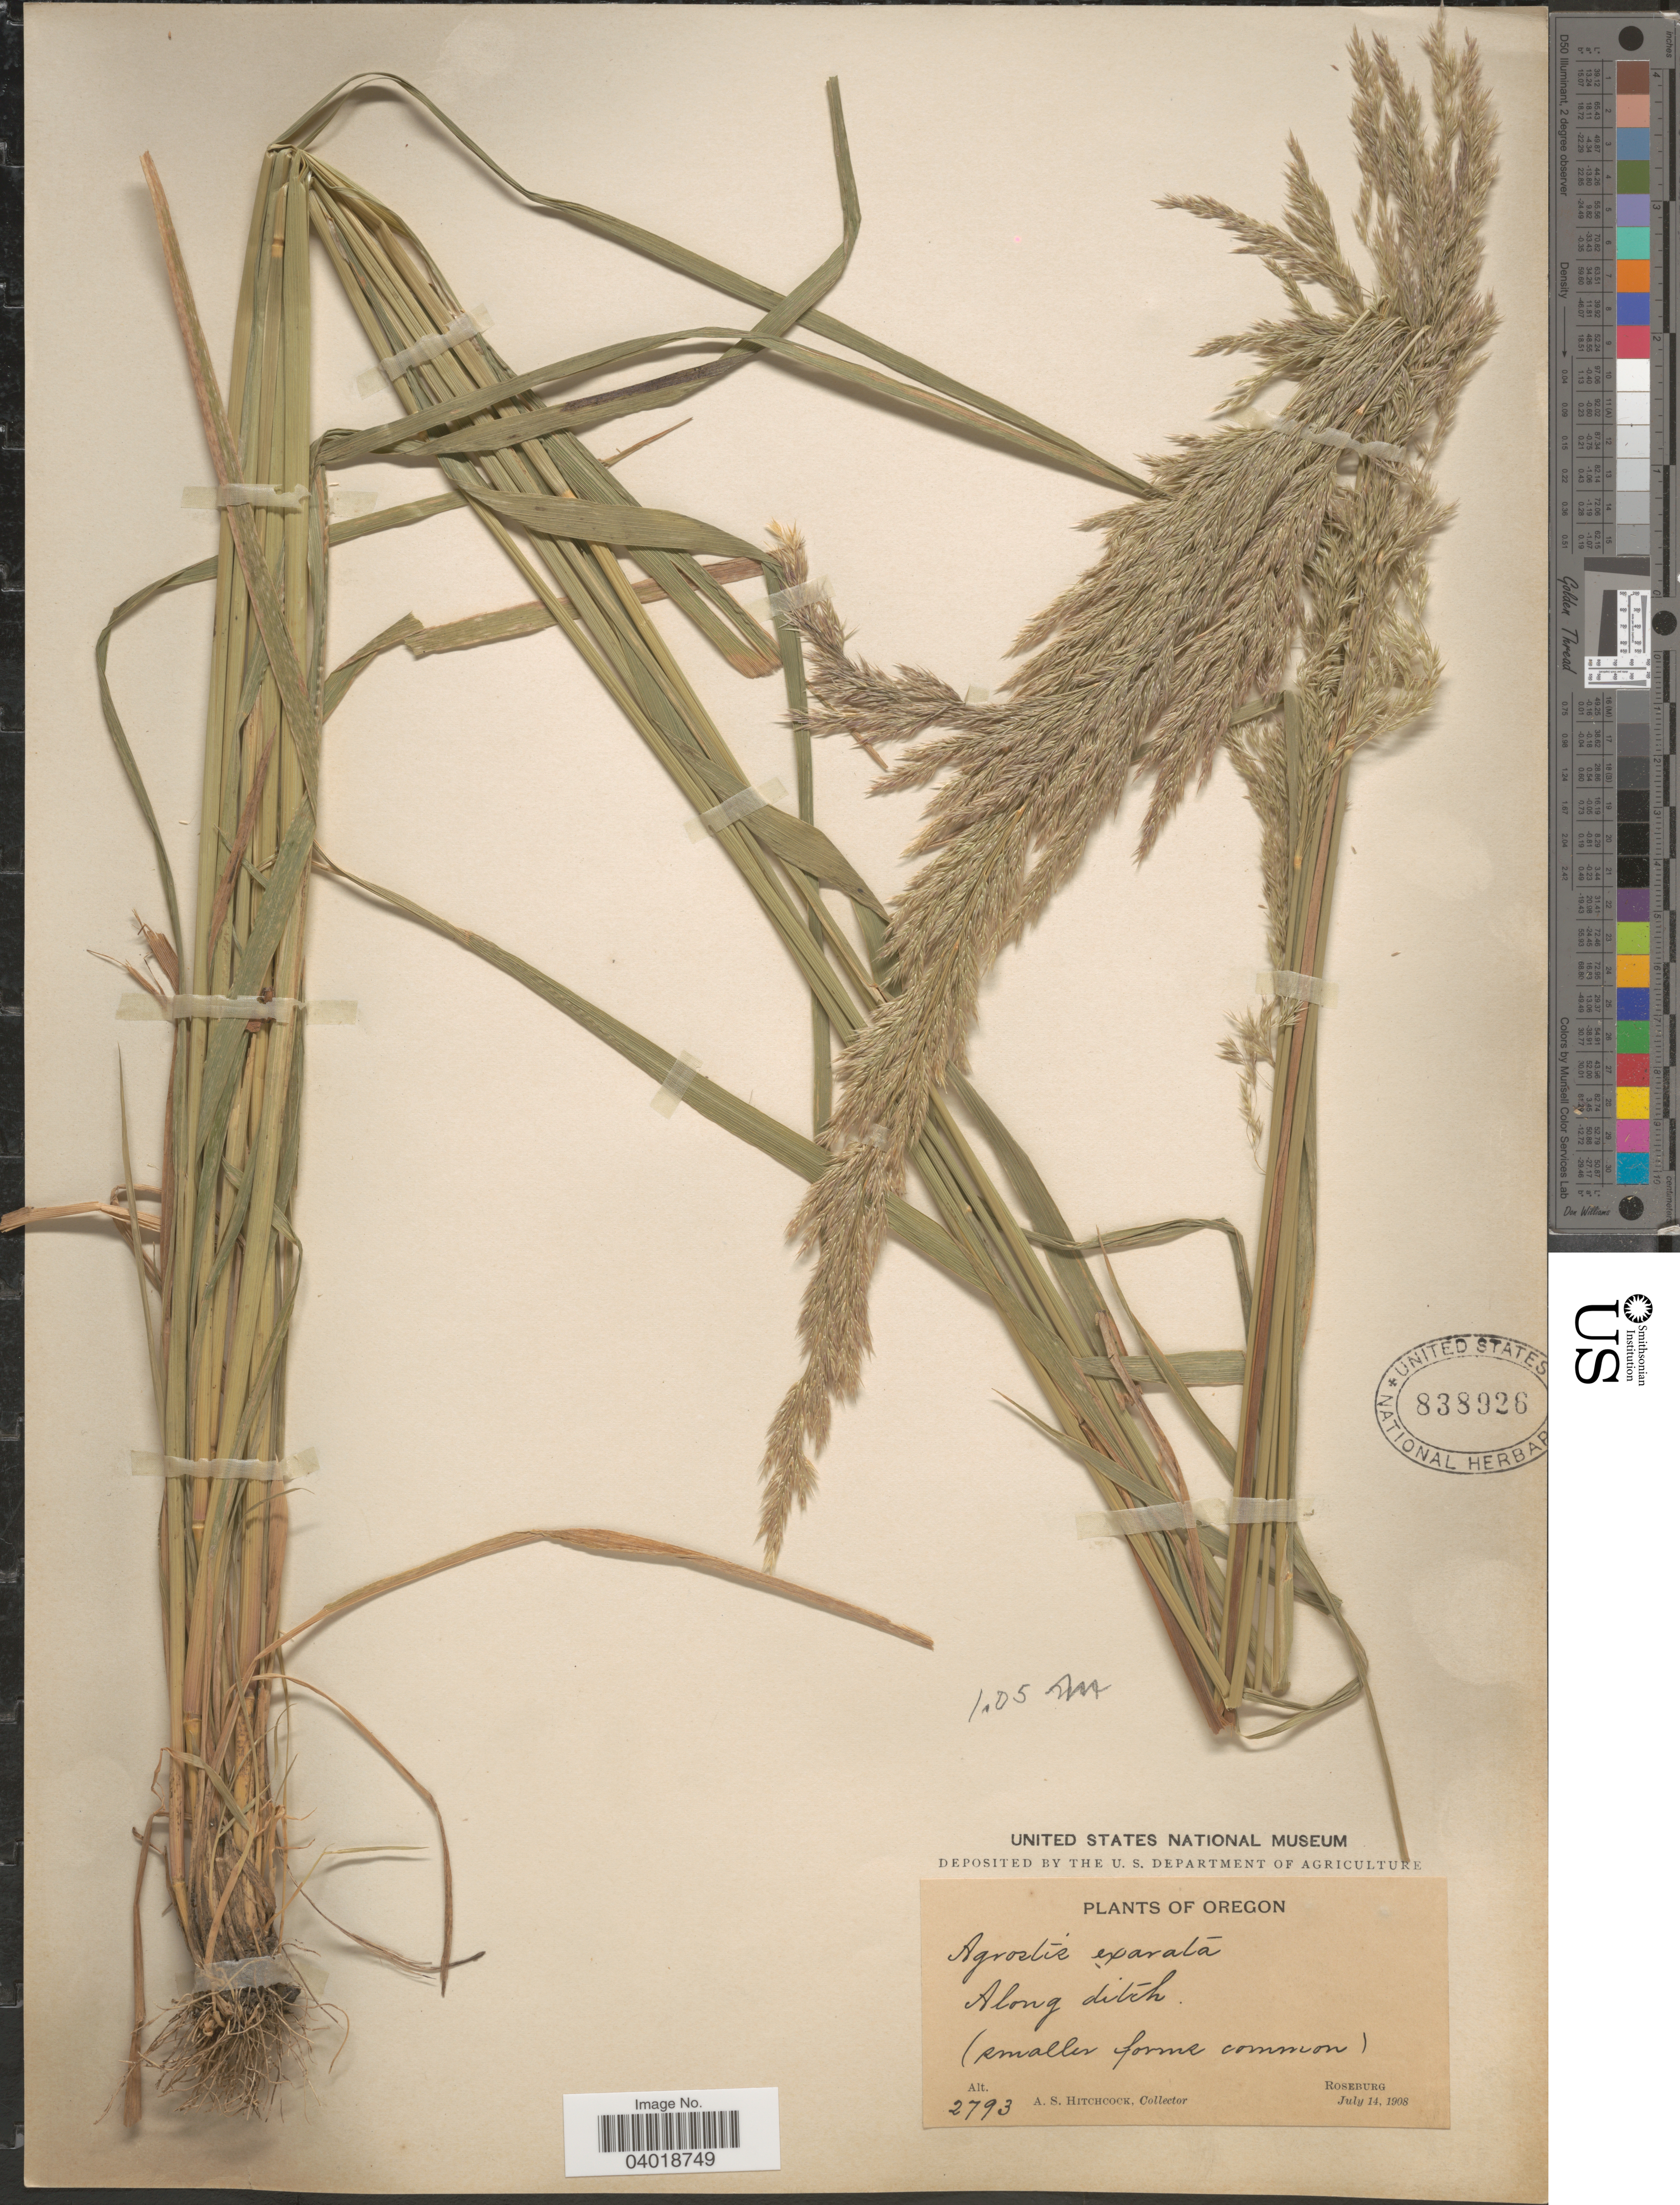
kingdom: Plantae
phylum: Tracheophyta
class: Liliopsida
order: Poales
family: Poaceae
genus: Agrostis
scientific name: Agrostis exarata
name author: Trin.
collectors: A. S. Hitchcock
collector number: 2793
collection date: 1908-07-14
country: United States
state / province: Oregon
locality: Along ditch. Roseburg.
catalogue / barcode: US 838926